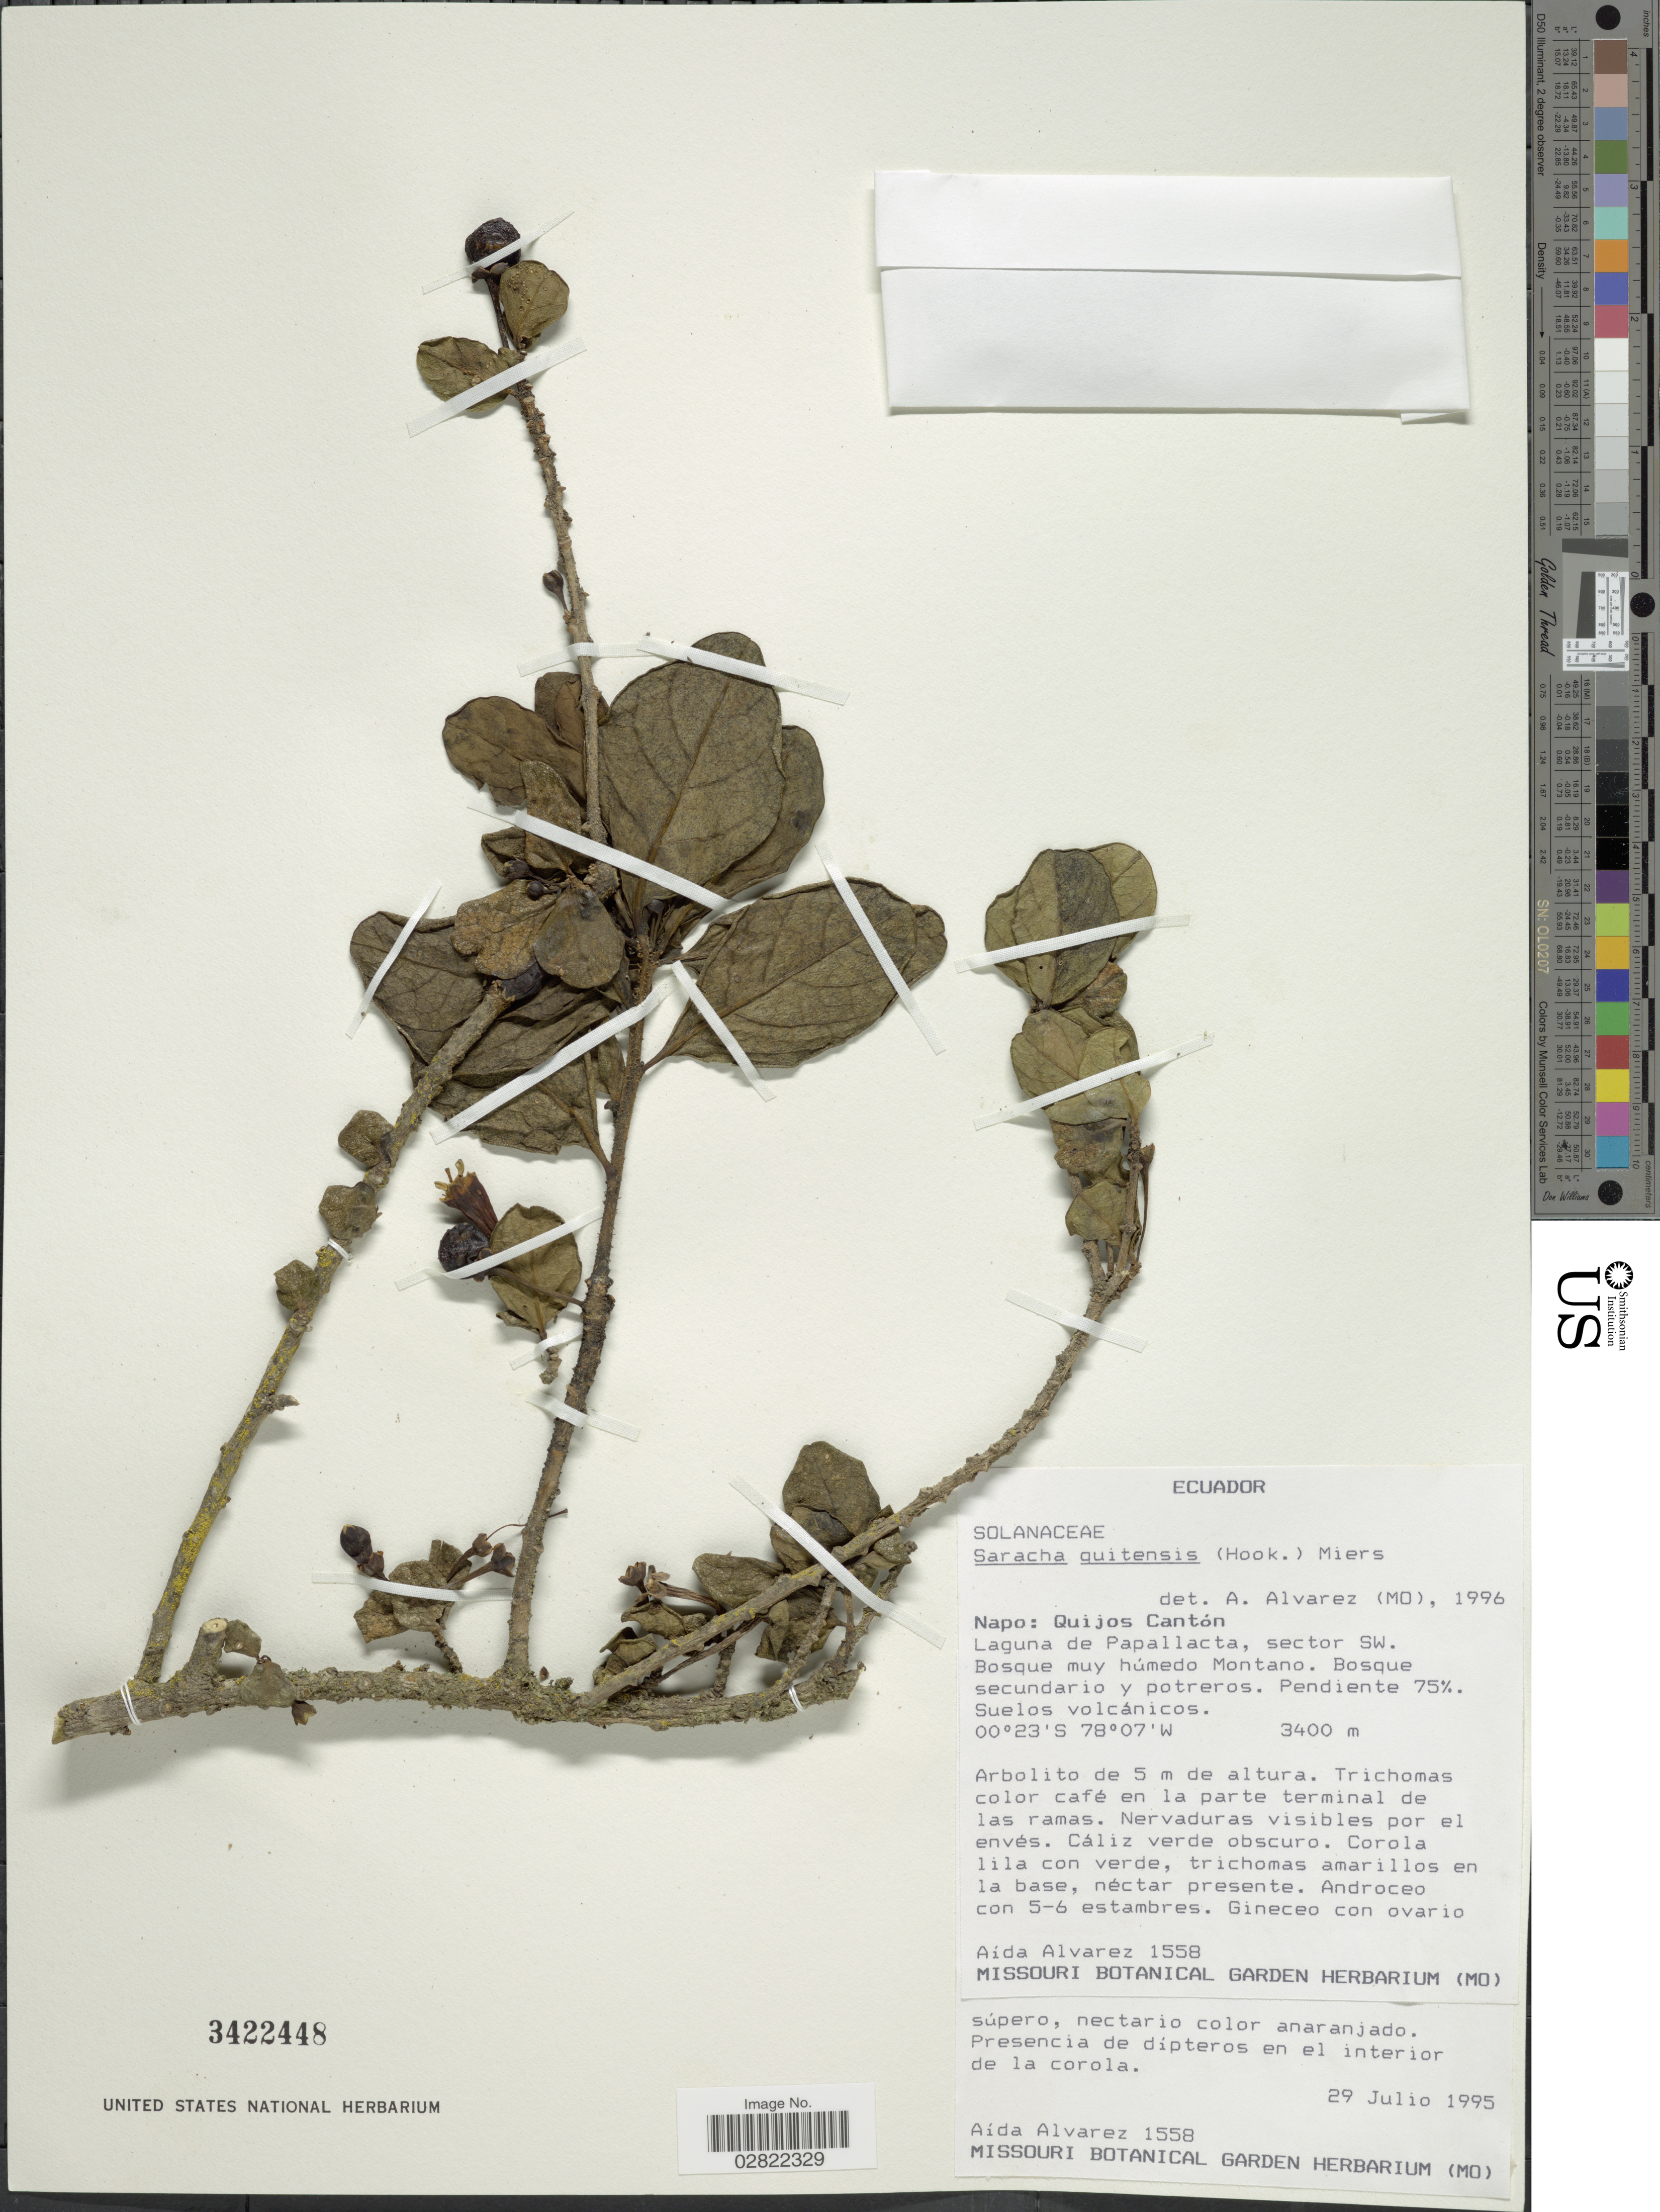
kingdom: Plantae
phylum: Tracheophyta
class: Magnoliopsida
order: Solanales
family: Solanaceae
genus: Saracha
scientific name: Saracha quitensis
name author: (Hook.) Miers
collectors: A. Alvarez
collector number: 1558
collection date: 1995-07-29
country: Ecuador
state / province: Napo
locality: Napo: Quijos Cantón, Laguna de Papallacta, sector SW.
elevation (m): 3400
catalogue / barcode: US 3422448